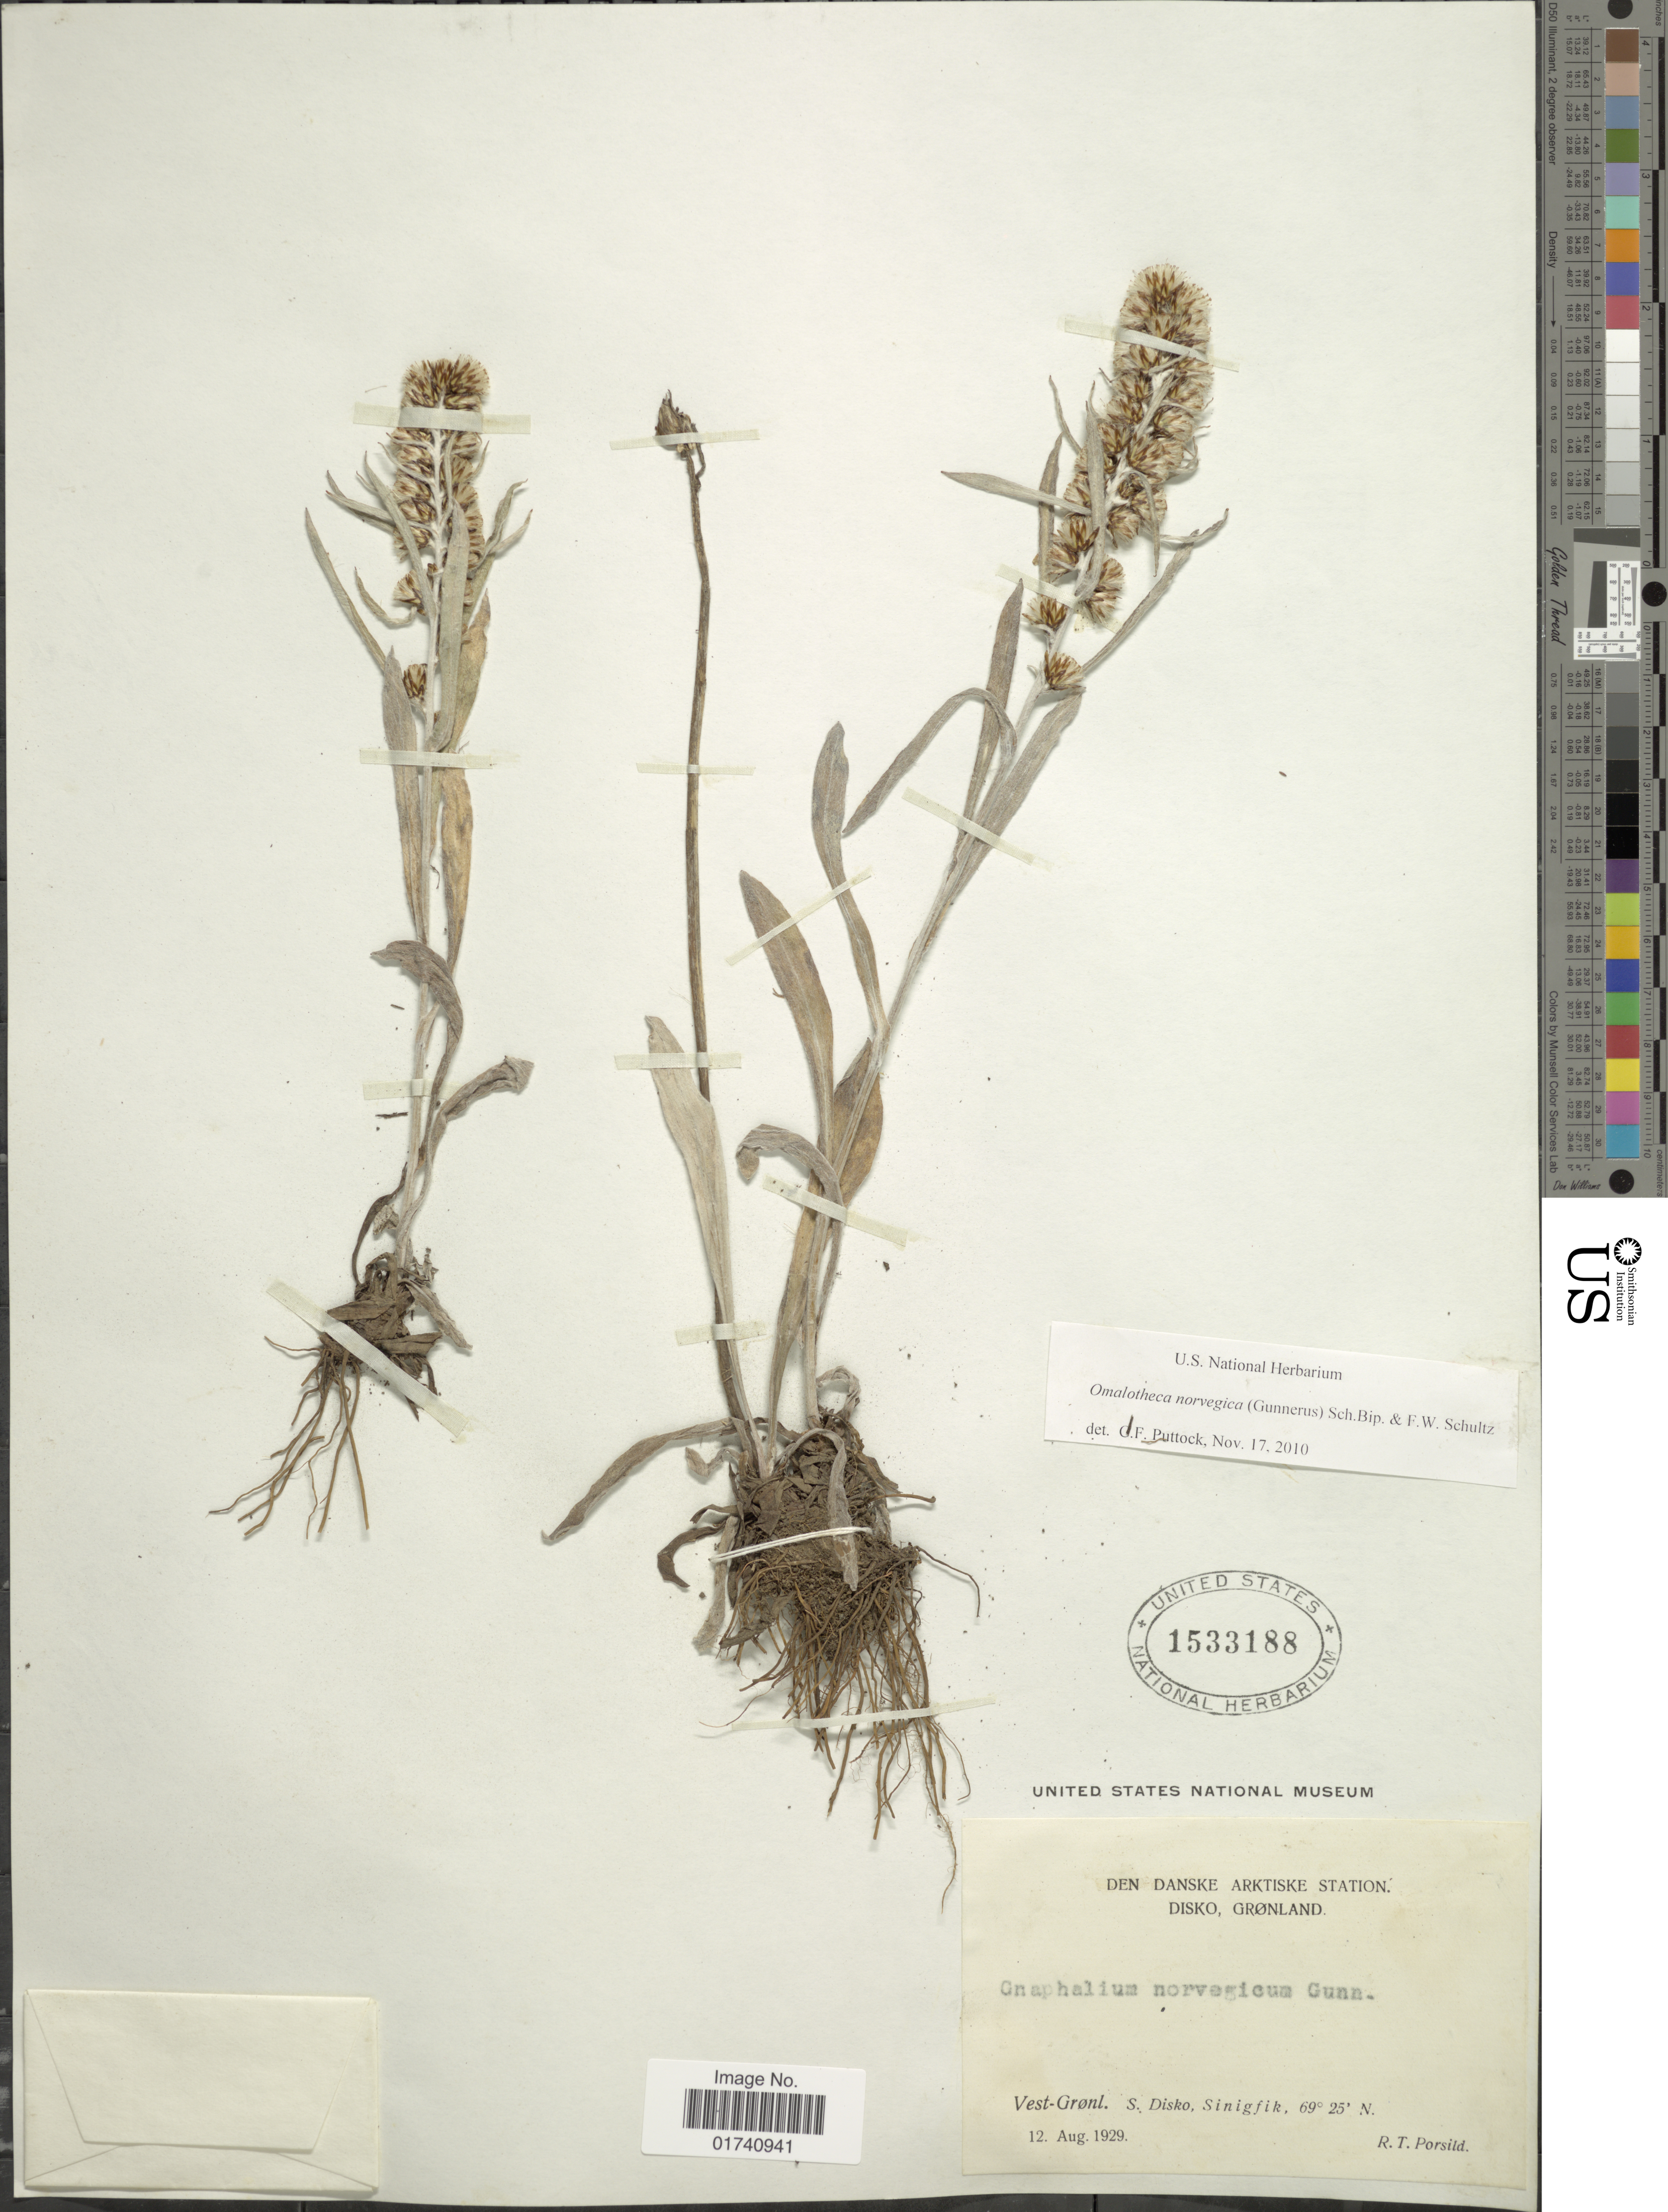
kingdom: Plantae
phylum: Tracheophyta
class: Magnoliopsida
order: Asterales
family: Asteraceae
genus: Omalotheca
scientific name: Omalotheca norvegica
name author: (Gunnerus) Sch. Bip. & F.W. Schultz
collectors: R. T. Porsild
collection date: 1929-08-12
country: Greenland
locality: Vest-Gronl. S. Disko, Sinigfik.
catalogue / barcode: US 1533188